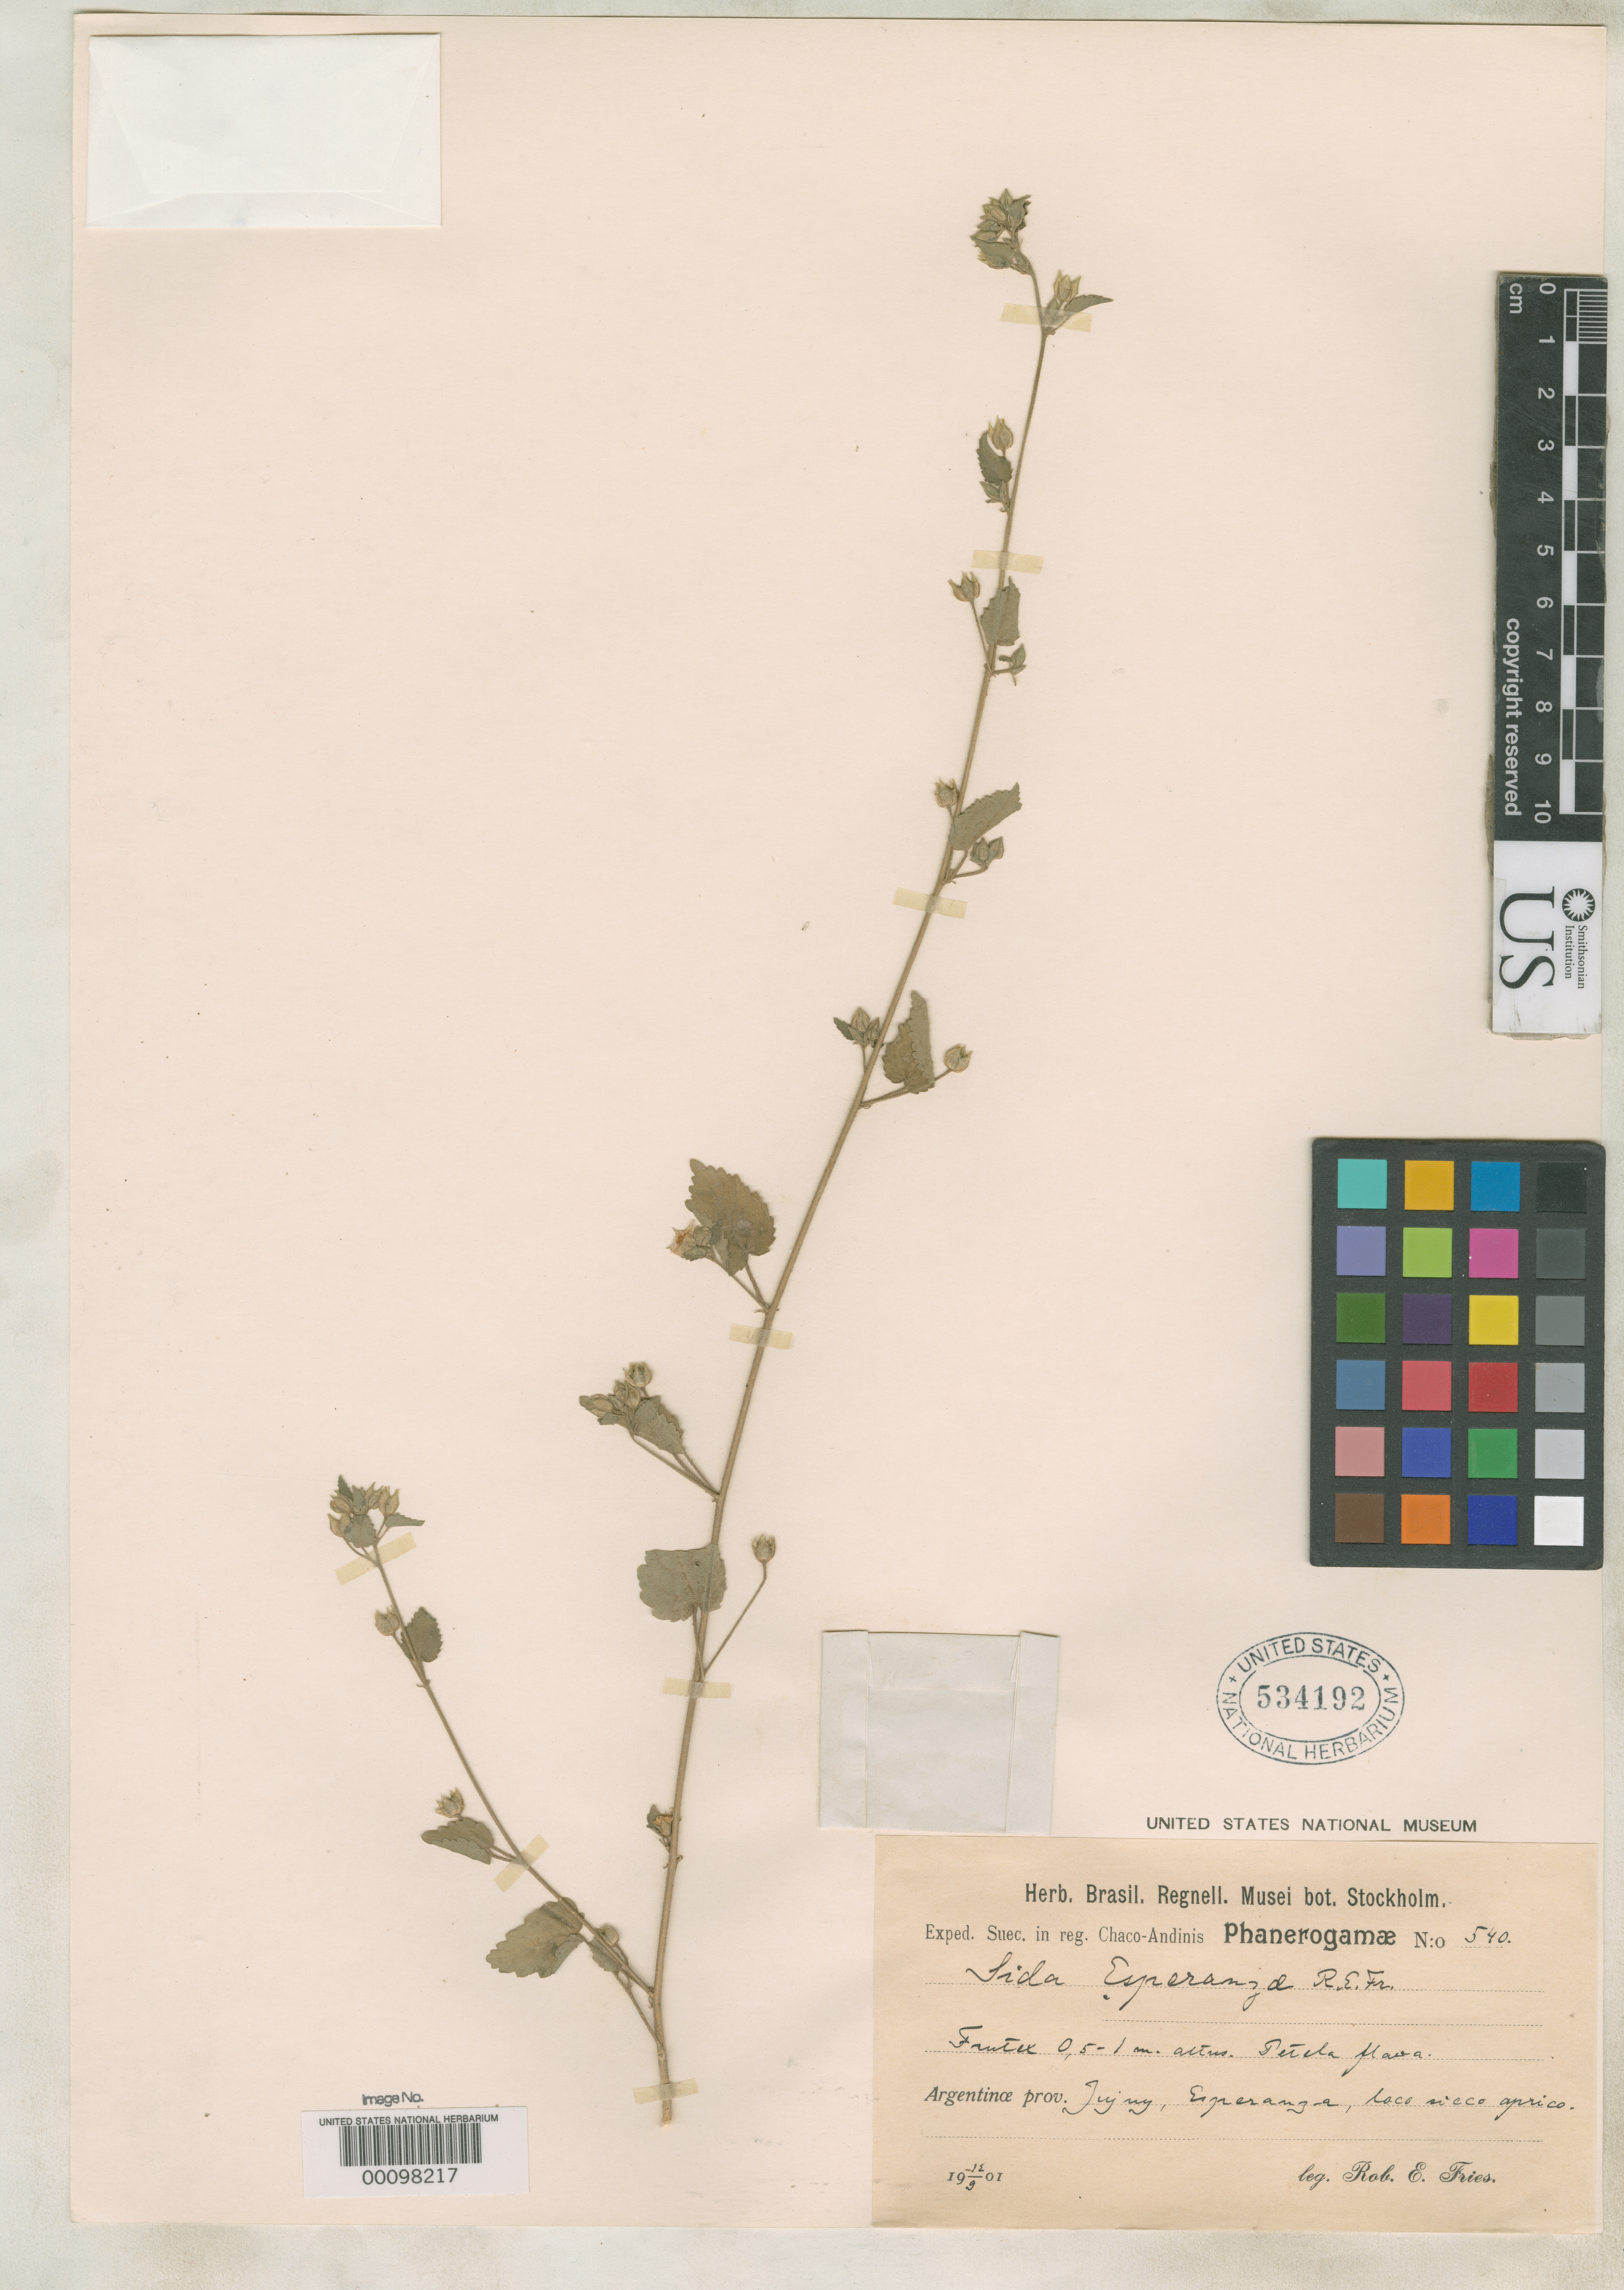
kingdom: Plantae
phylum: Tracheophyta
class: Magnoliopsida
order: Malvales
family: Malvaceae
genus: Sida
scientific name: Sida esperanzae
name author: R.E. Fr.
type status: Isotype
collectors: R. E. Fries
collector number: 540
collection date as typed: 1901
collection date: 1901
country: Argentina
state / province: Jujuy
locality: Esperanza.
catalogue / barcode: US 534192